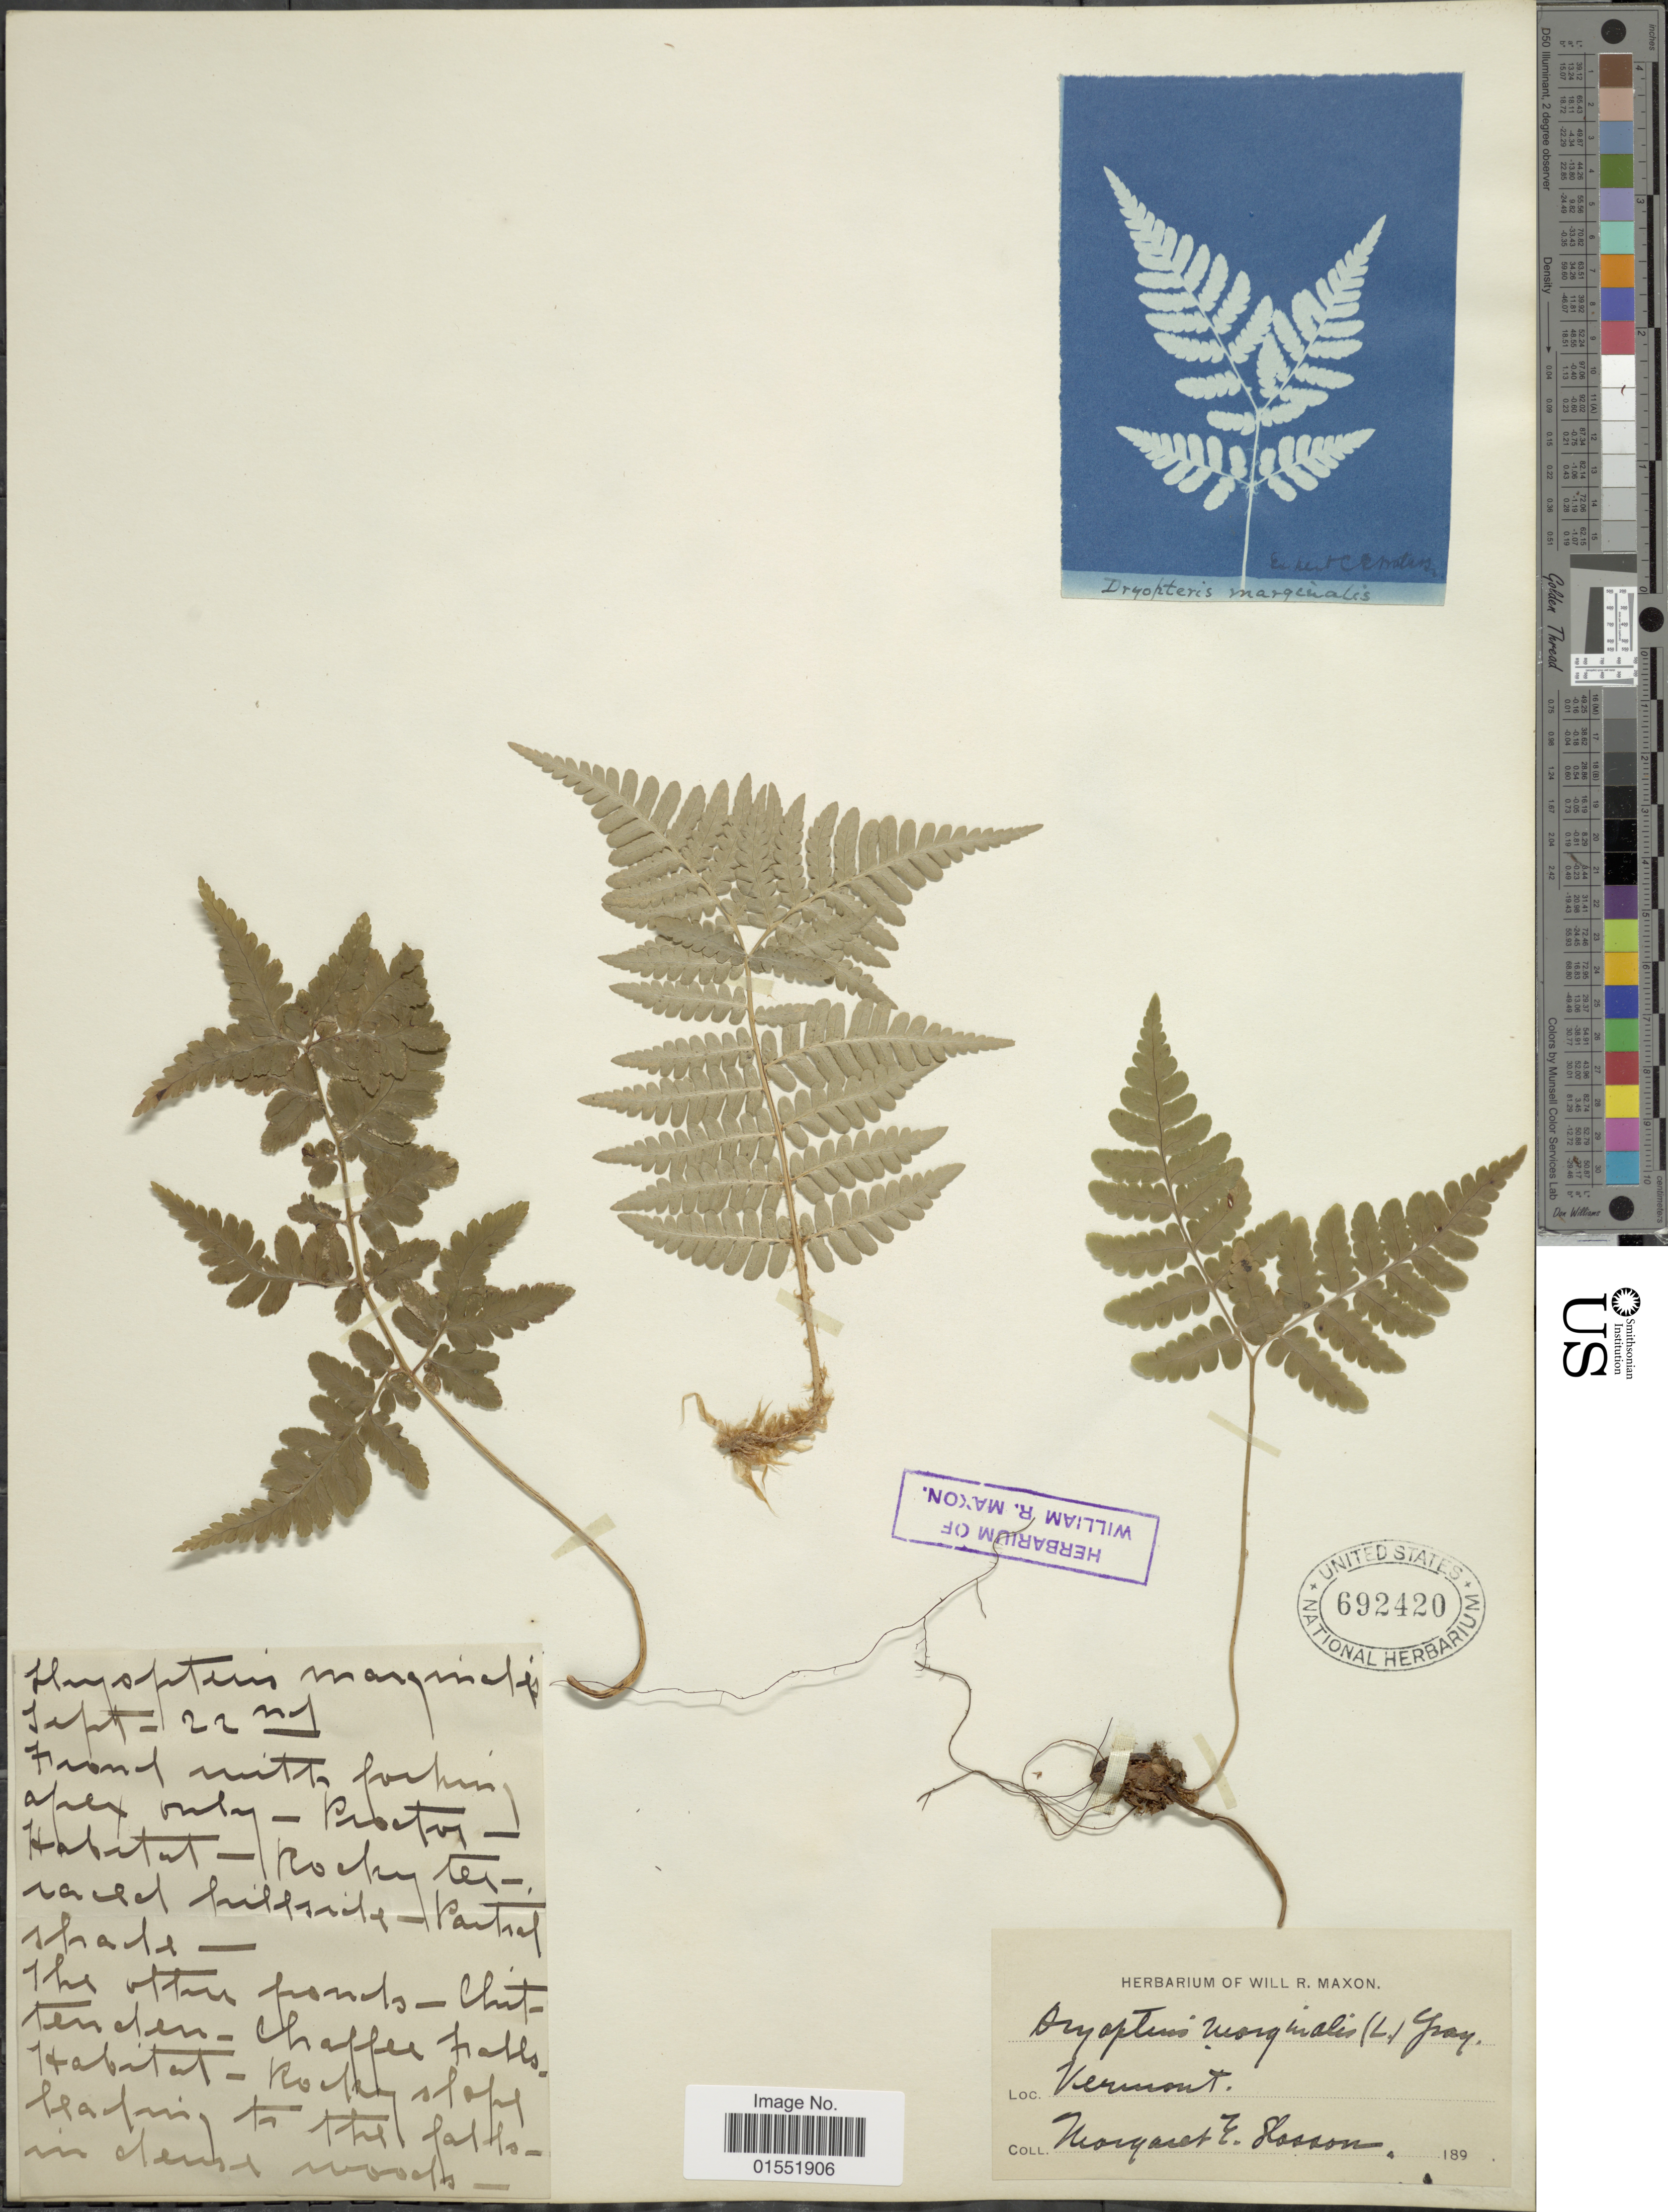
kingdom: Plantae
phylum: Tracheophyta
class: Polypodiopsida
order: Polypodiales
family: Dryopteridaceae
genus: Dryopteris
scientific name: Dryopteris marginalis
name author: (L.) A. Gray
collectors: M. Slosson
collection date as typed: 189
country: United States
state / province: Vermont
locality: The often fronds - Chitenden - Chaffee Falls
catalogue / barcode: US 692420